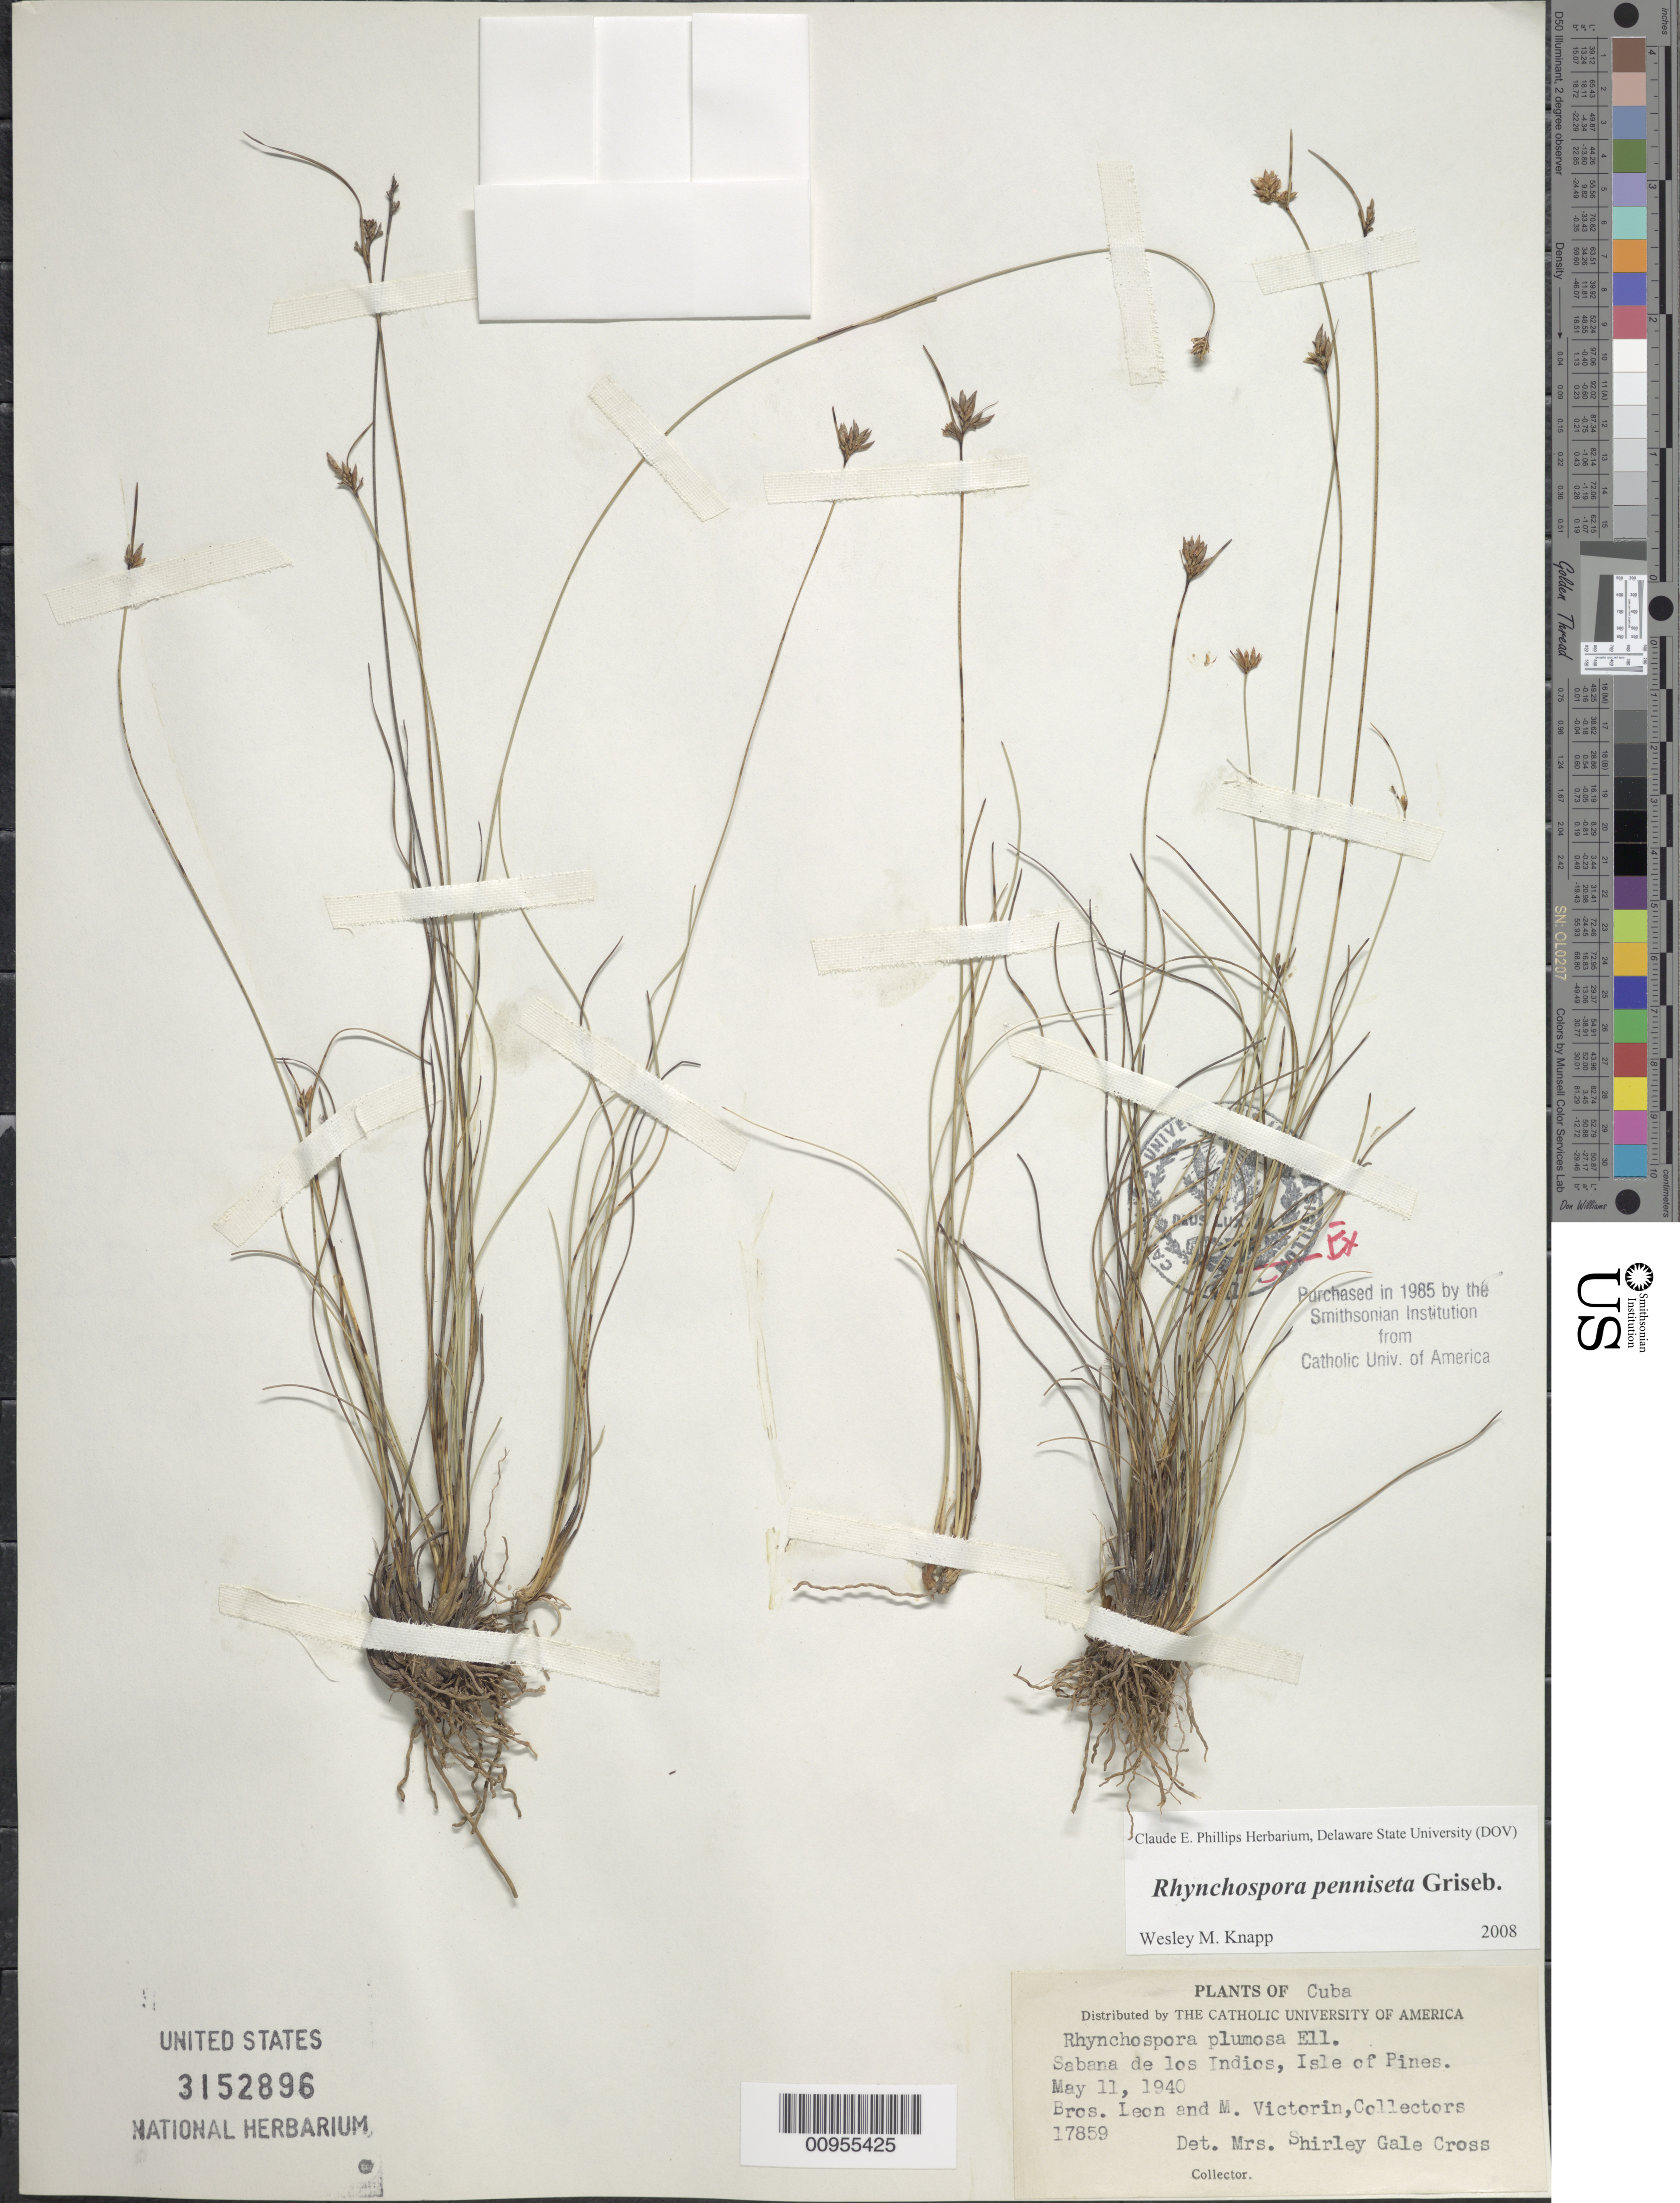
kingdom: Plantae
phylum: Tracheophyta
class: Liliopsida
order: Poales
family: Cyperaceae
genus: Rhynchospora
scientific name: Rhynchospora penniseta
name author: Griseb.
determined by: Knapp, W. M.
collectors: Bro. León & F. Victorin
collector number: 17859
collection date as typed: May 1940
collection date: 1940-05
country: Cuba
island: Isla de la Juventud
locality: Los Indios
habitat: White sand sabanas.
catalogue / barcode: US 3152896